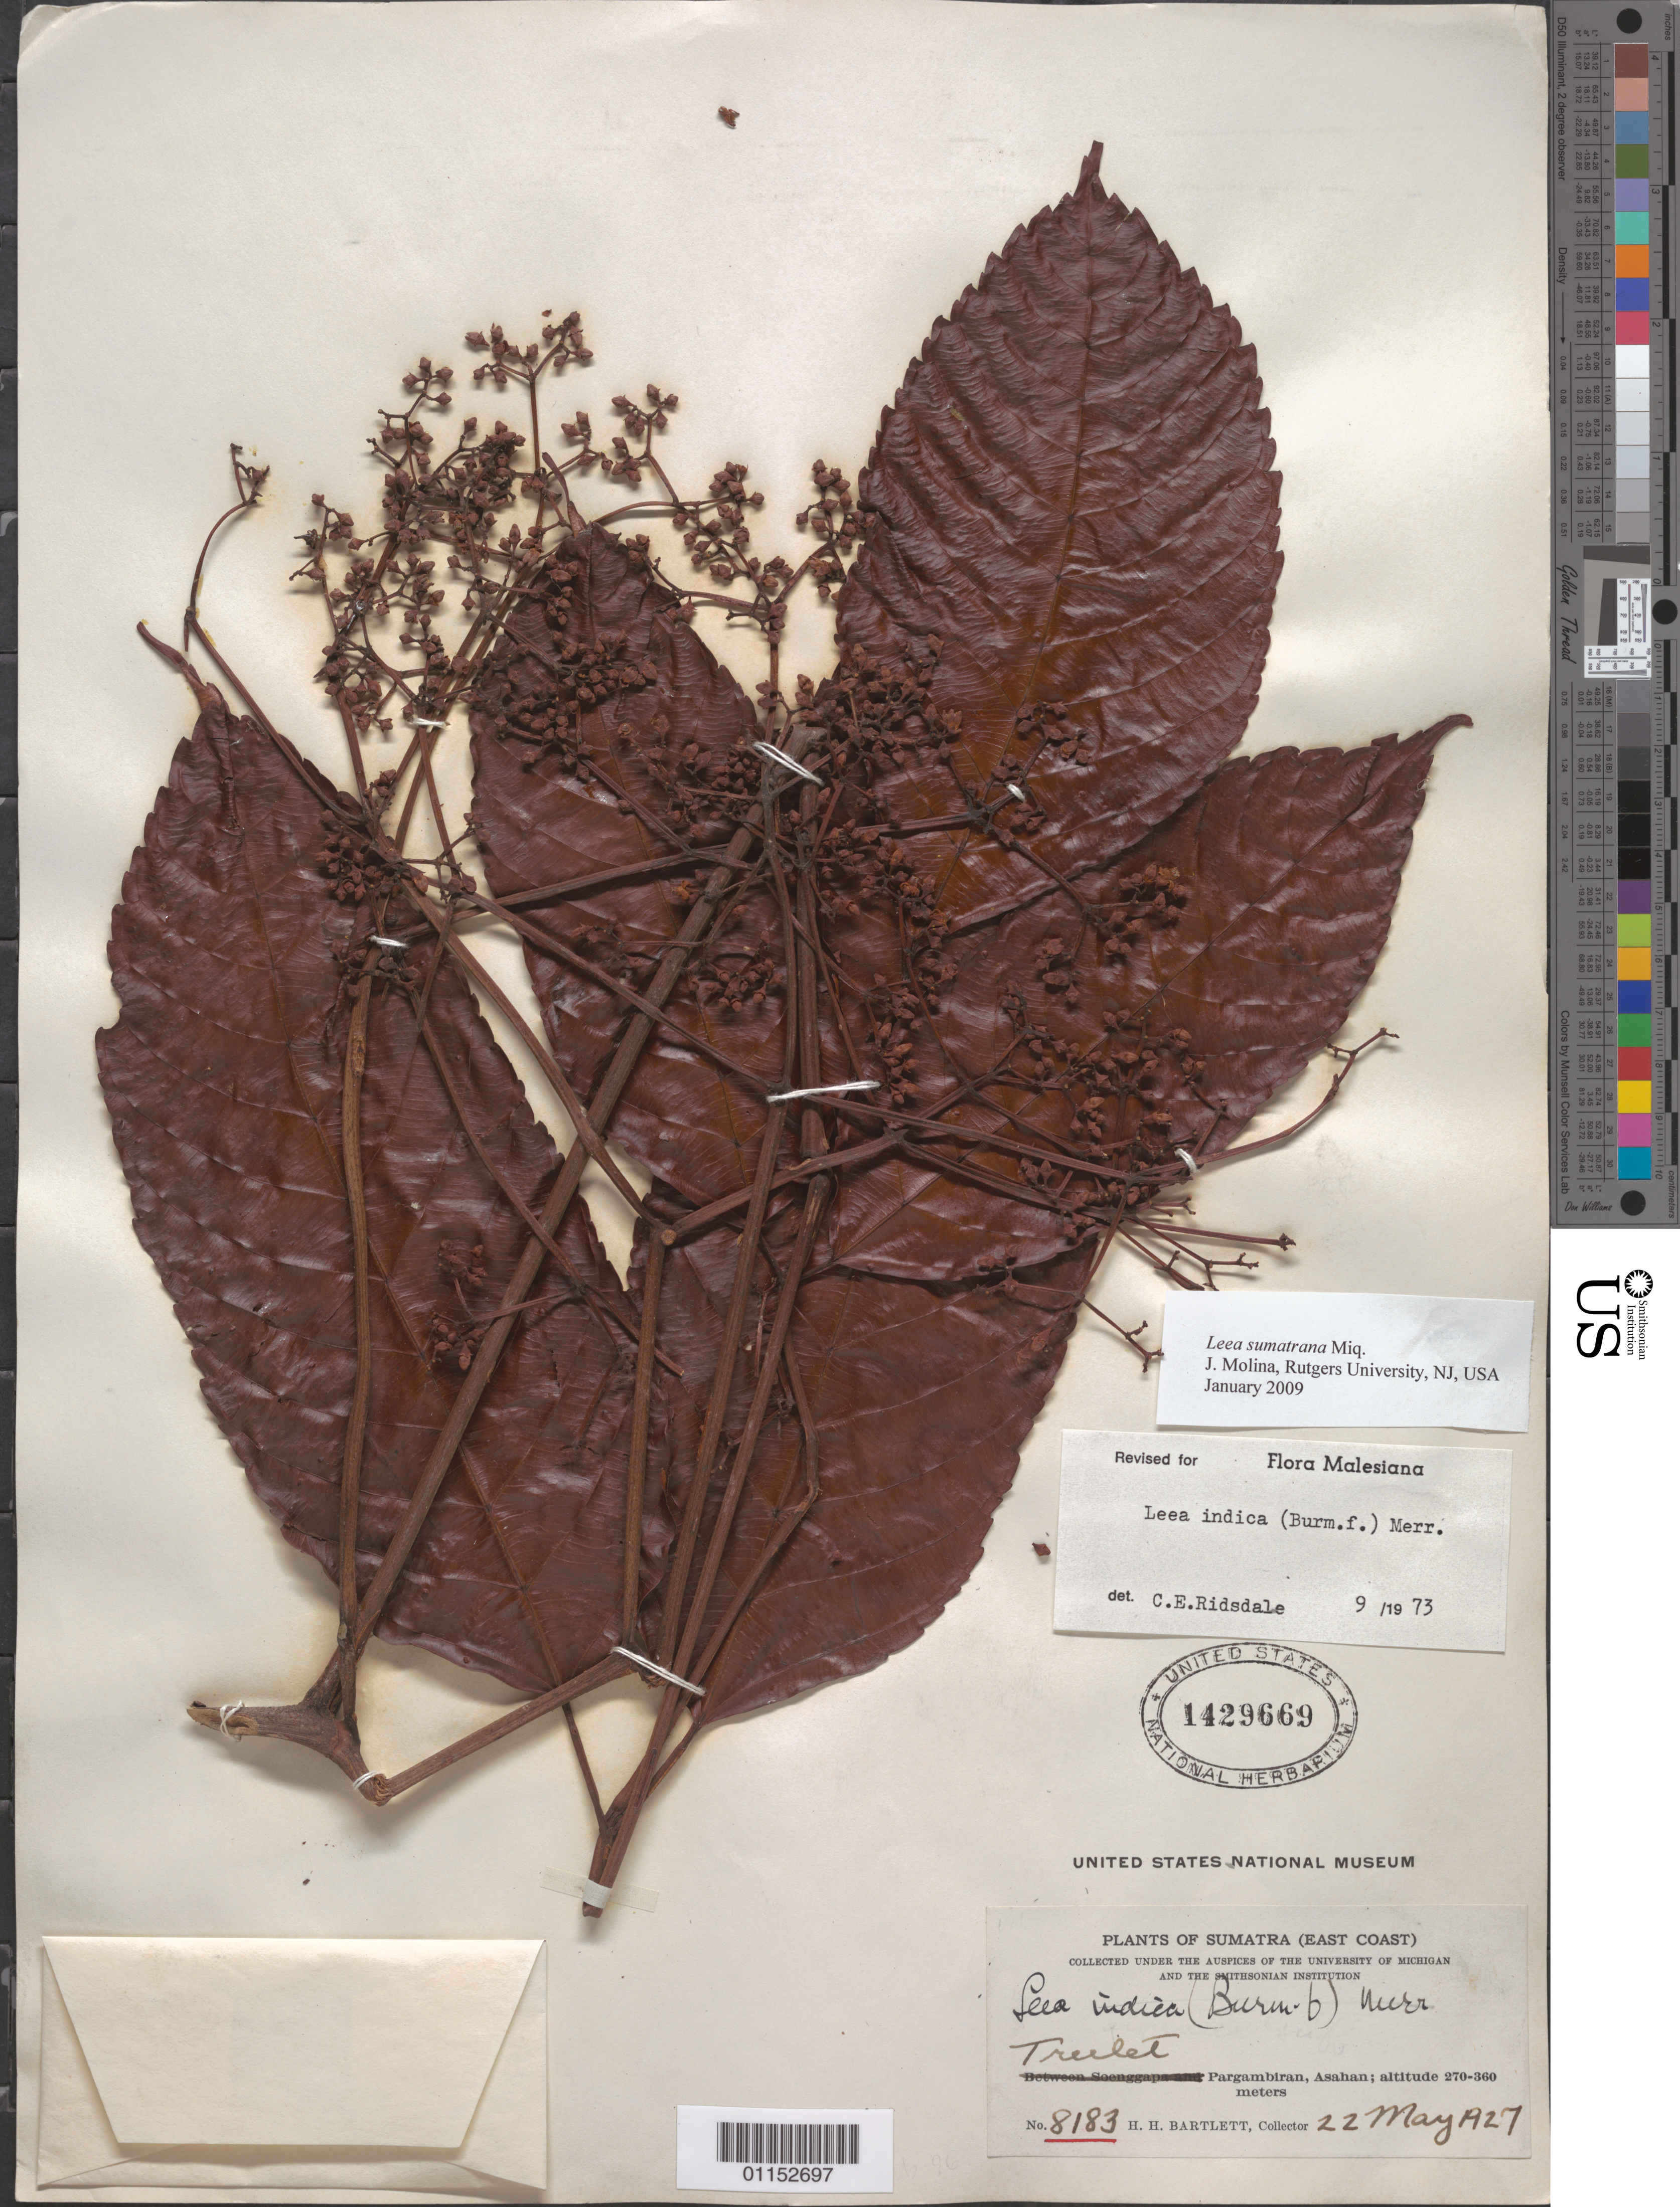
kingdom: Plantae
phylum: Tracheophyta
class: Magnoliopsida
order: Vitales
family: Vitaceae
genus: Leea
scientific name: Leea sumatrana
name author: Miq.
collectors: H. H. Bartlett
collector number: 8183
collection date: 1927-05-22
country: Indonesia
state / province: Sumatra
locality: Pargambiran, Asahan.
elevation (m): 270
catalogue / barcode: US 1429669